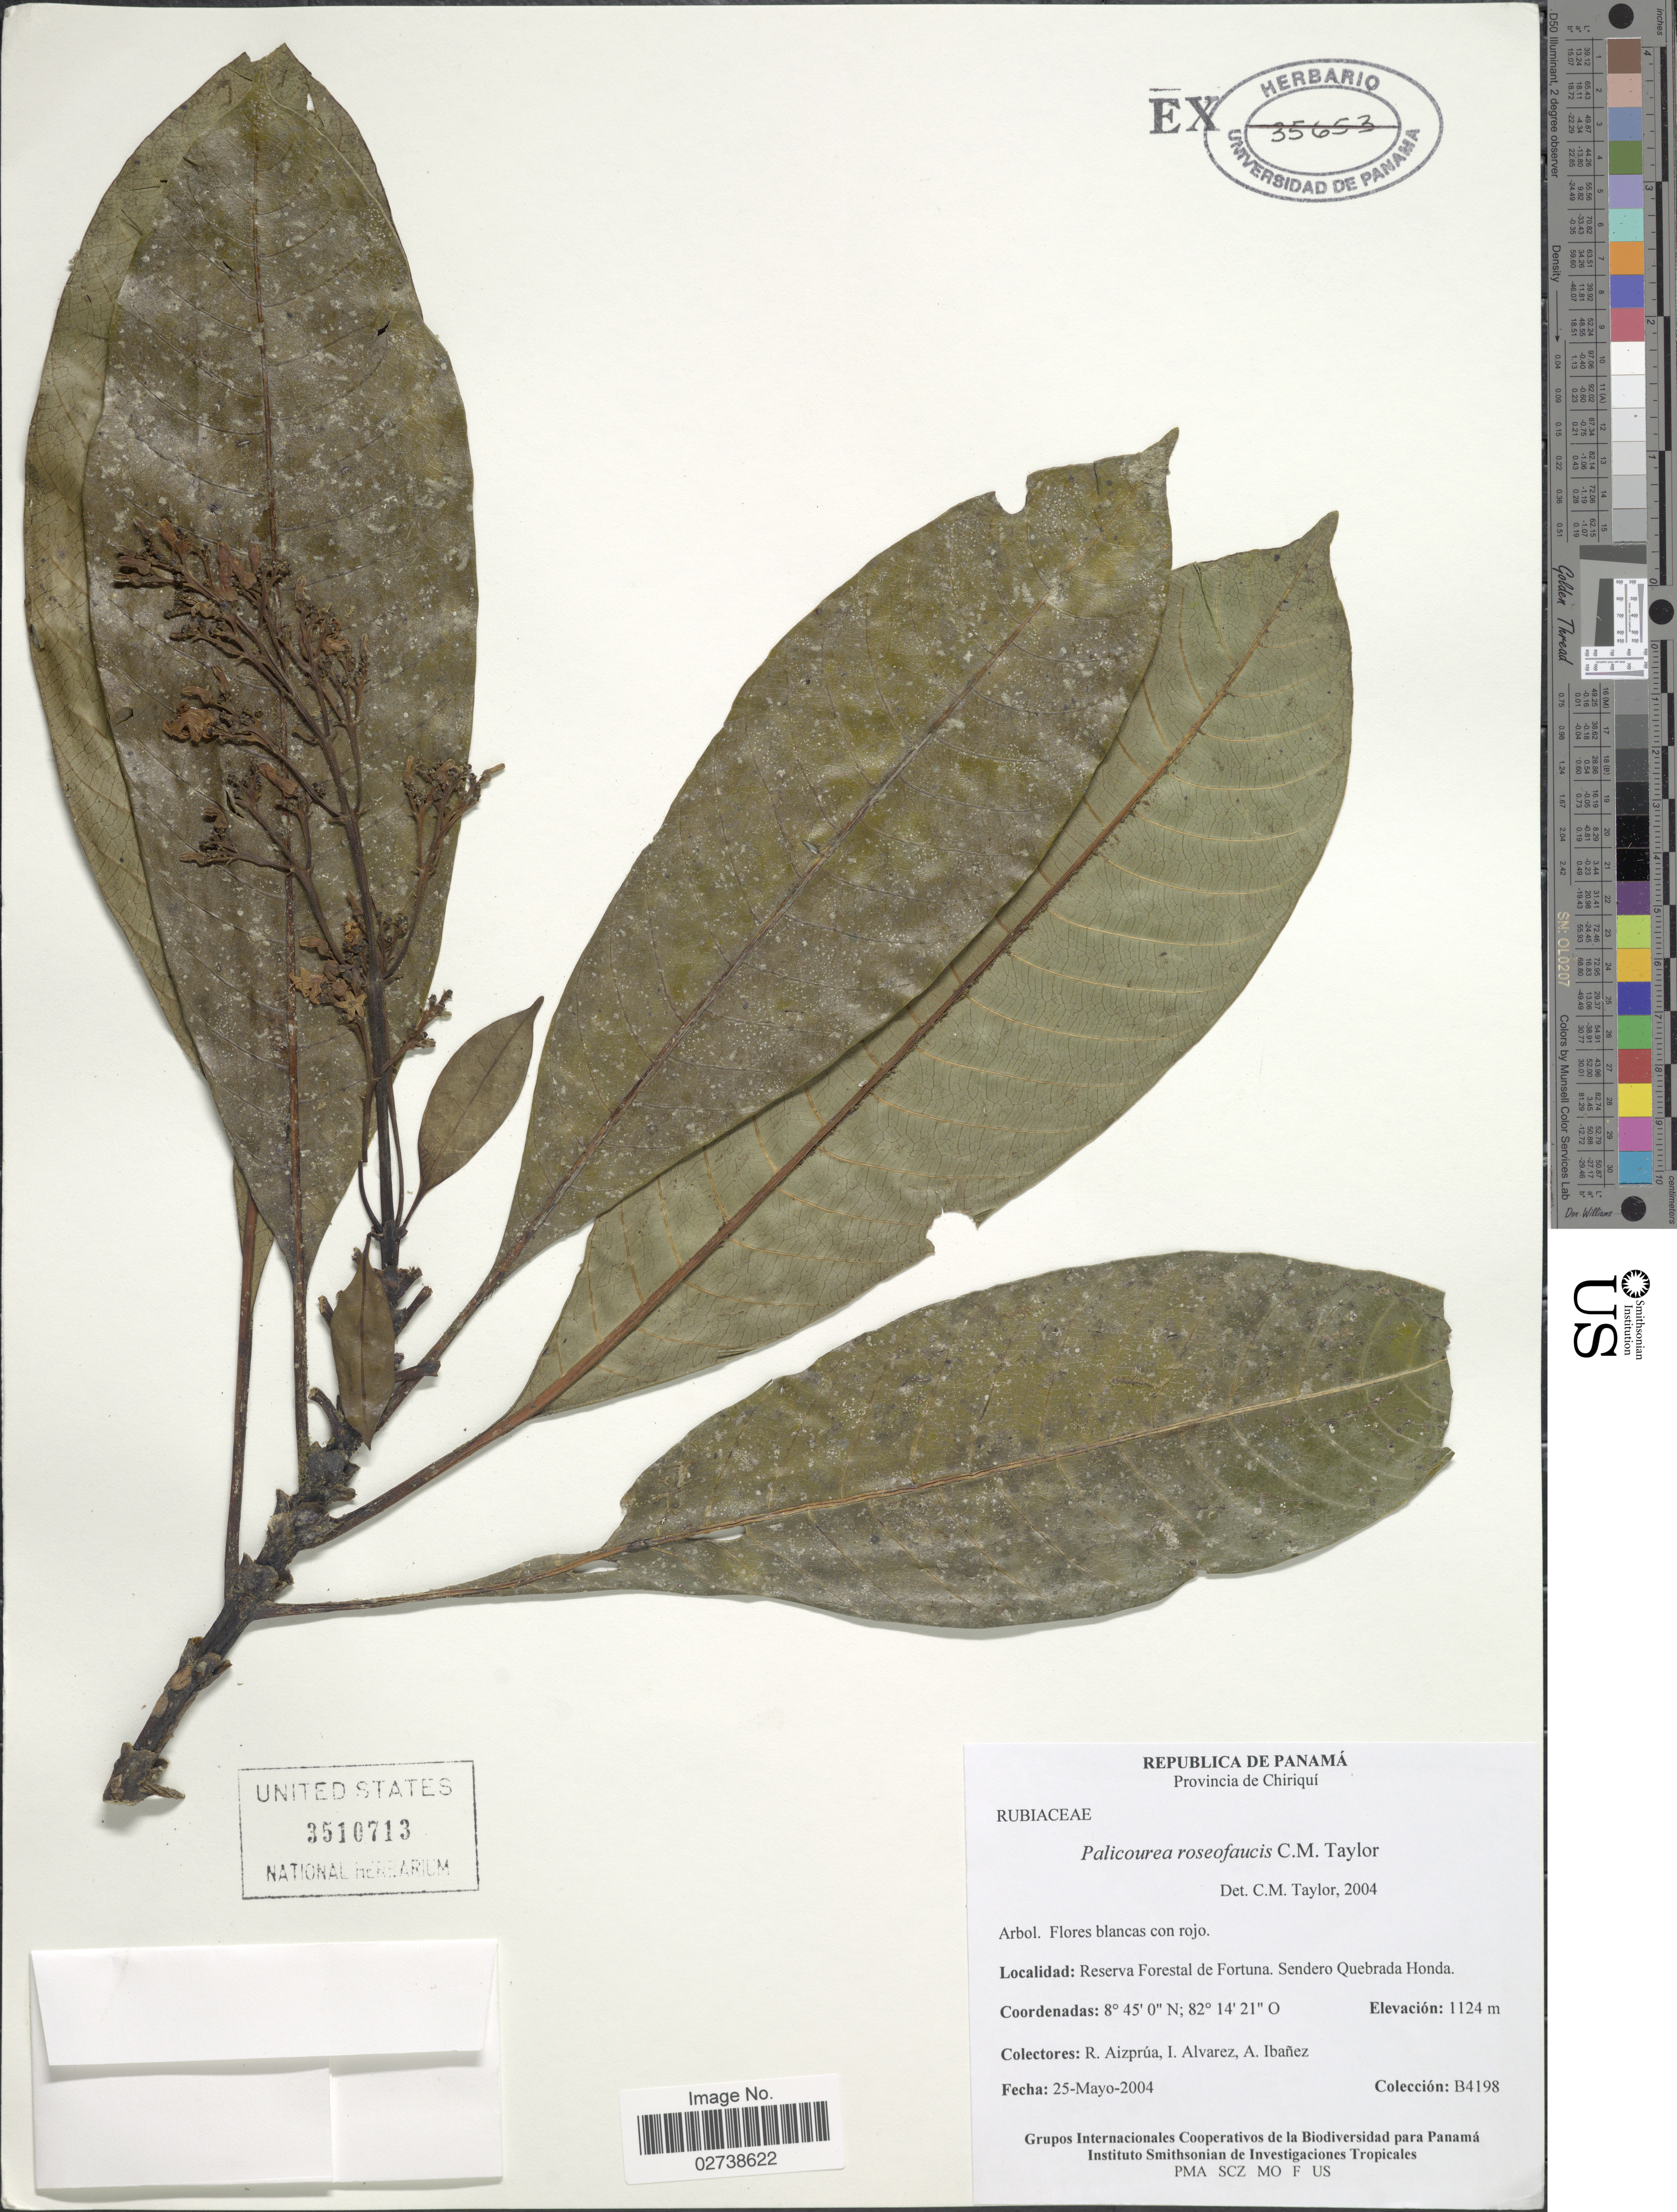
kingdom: Plantae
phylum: Tracheophyta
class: Magnoliopsida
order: Gentianales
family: Rubiaceae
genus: Palicourea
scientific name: Palicourea roseofaucis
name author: C.M. Taylor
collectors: R. Aizprúa, I. Alvarez & A. Ibáñez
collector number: B4198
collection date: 2004-05-25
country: Panama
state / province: Chiriqui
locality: Reserva Forestal de Fortuna. Sendero Quebrada Honda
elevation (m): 1124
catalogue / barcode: US 3510713